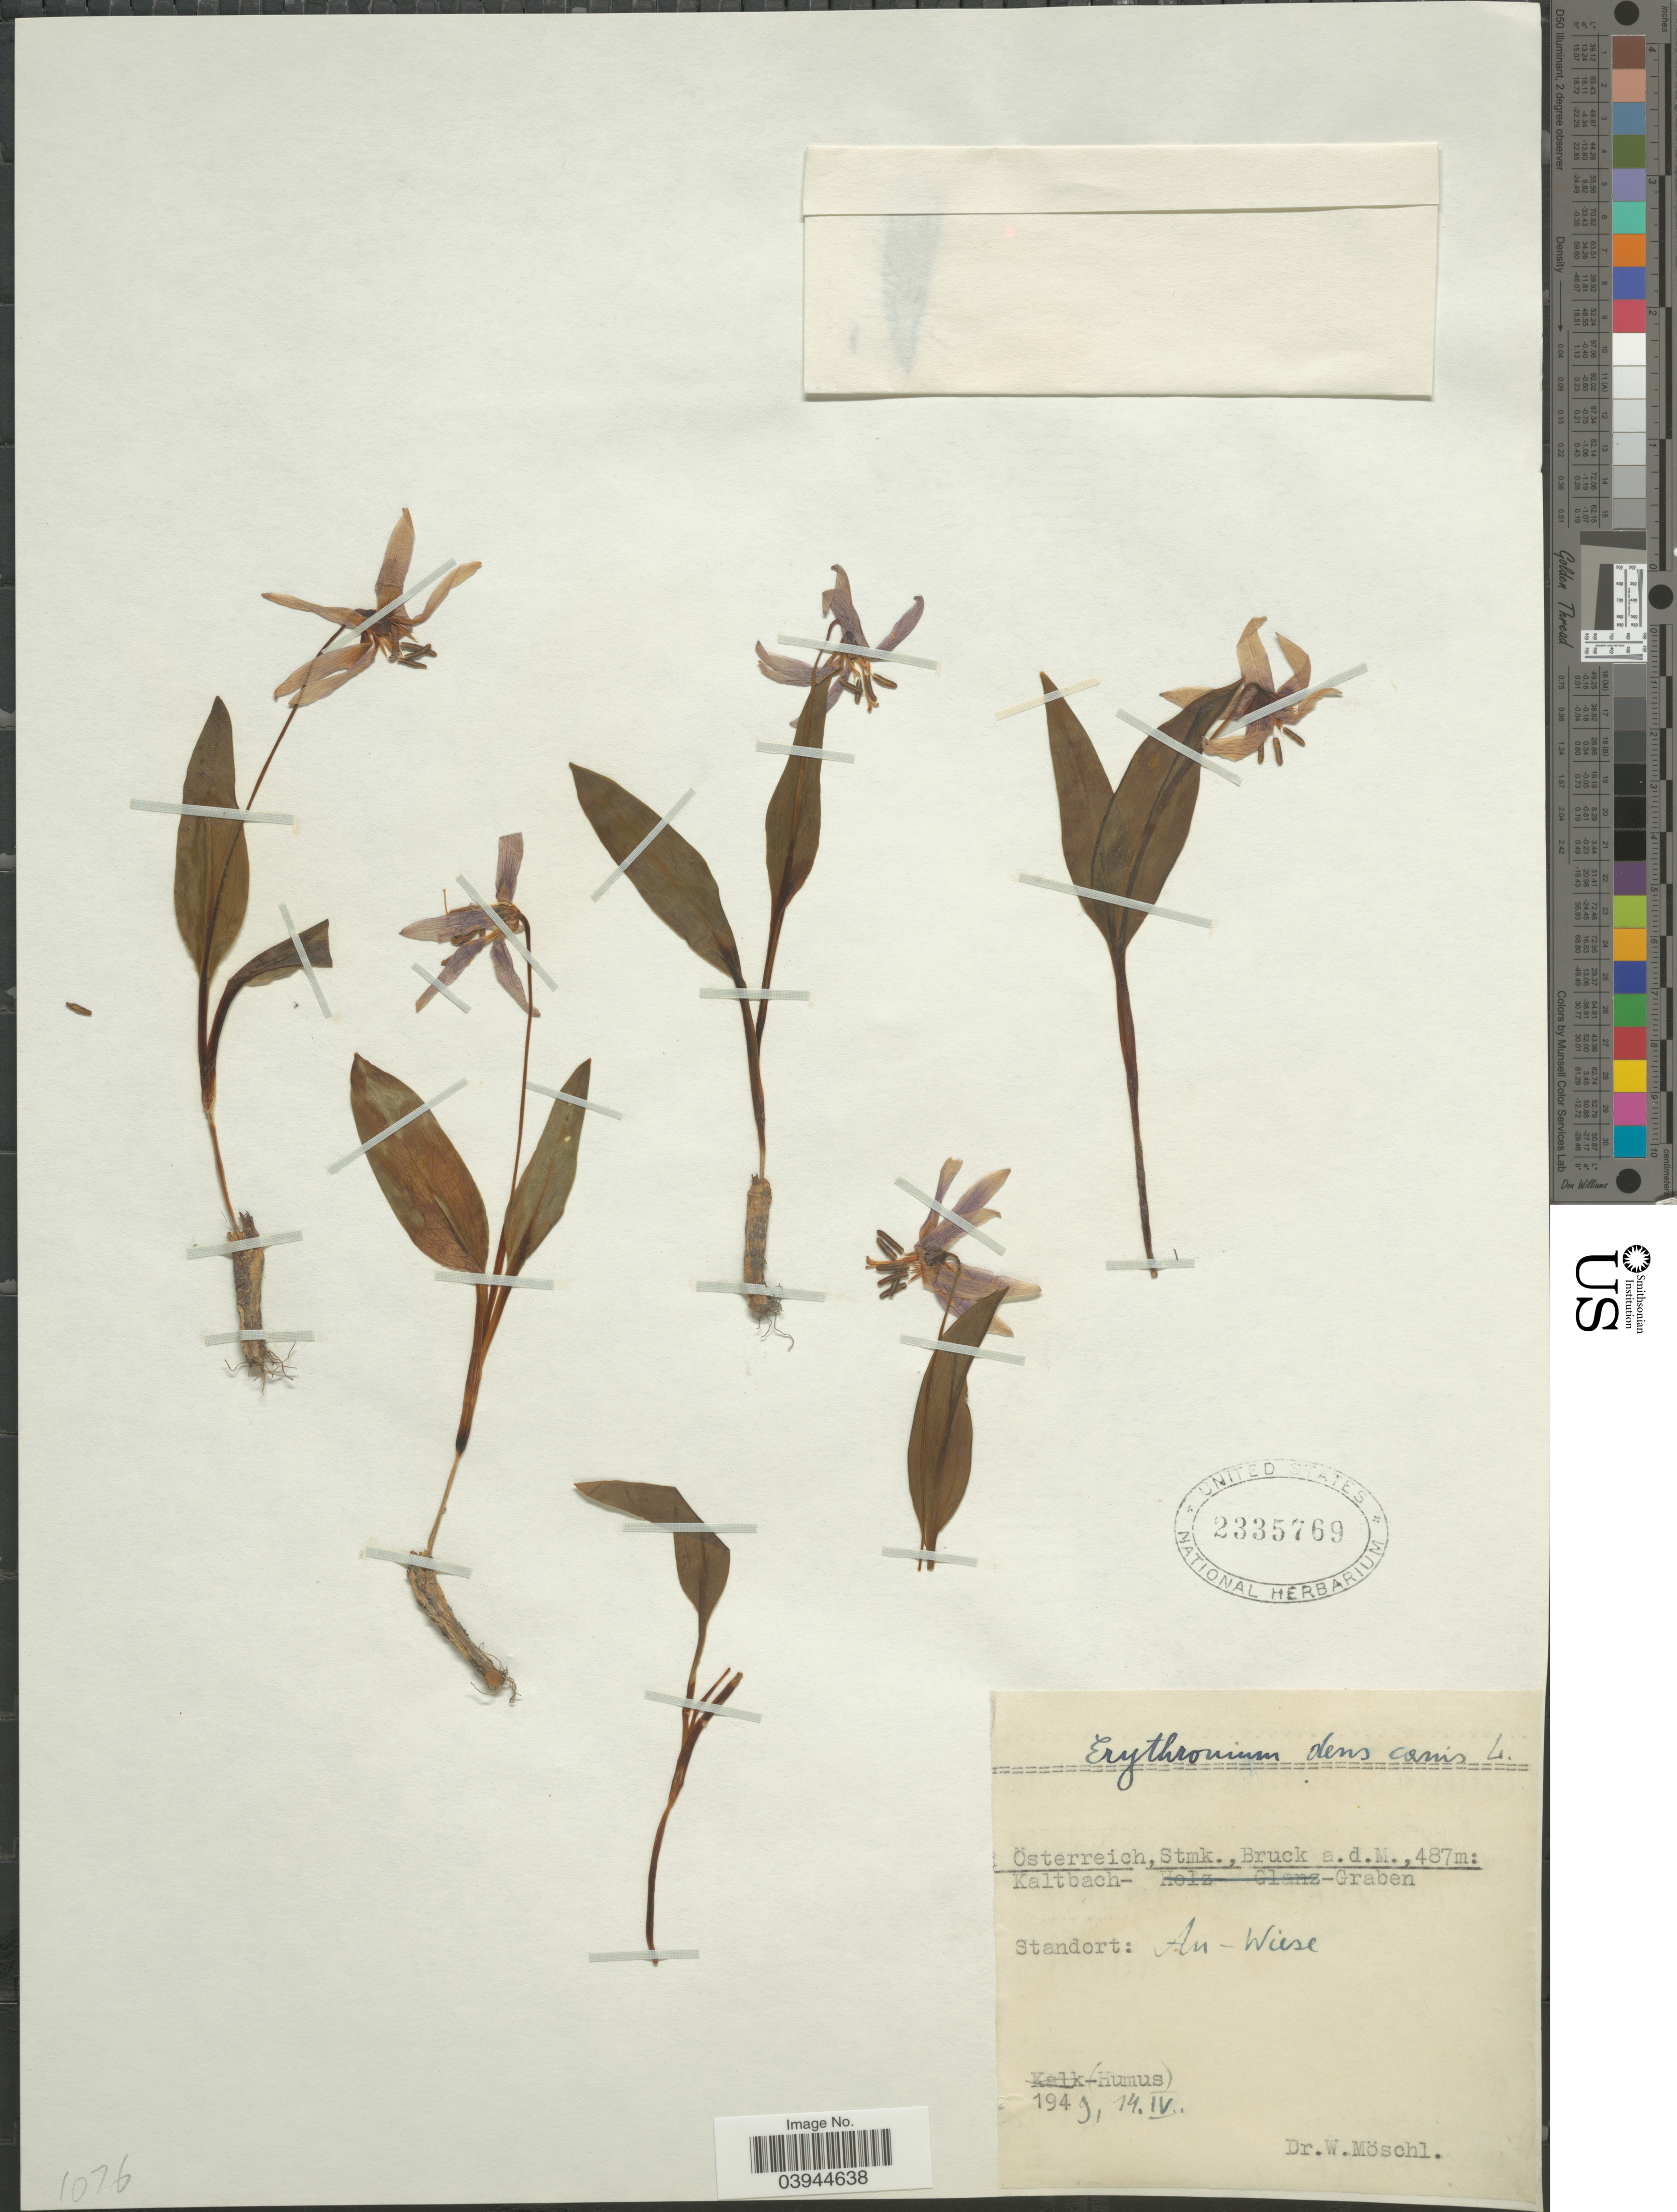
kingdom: Plantae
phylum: Tracheophyta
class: Liliopsida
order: Liliales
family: Liliaceae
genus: Erythronium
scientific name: Erythronium dens-canis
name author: L.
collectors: W. Moschl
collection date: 1949-04-14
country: Austria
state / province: Steiermark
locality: Österreich, Stmk., Bruck a.d. M. Kaltbach - Graben. An-Wiese.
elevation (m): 487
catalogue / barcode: US 2335769